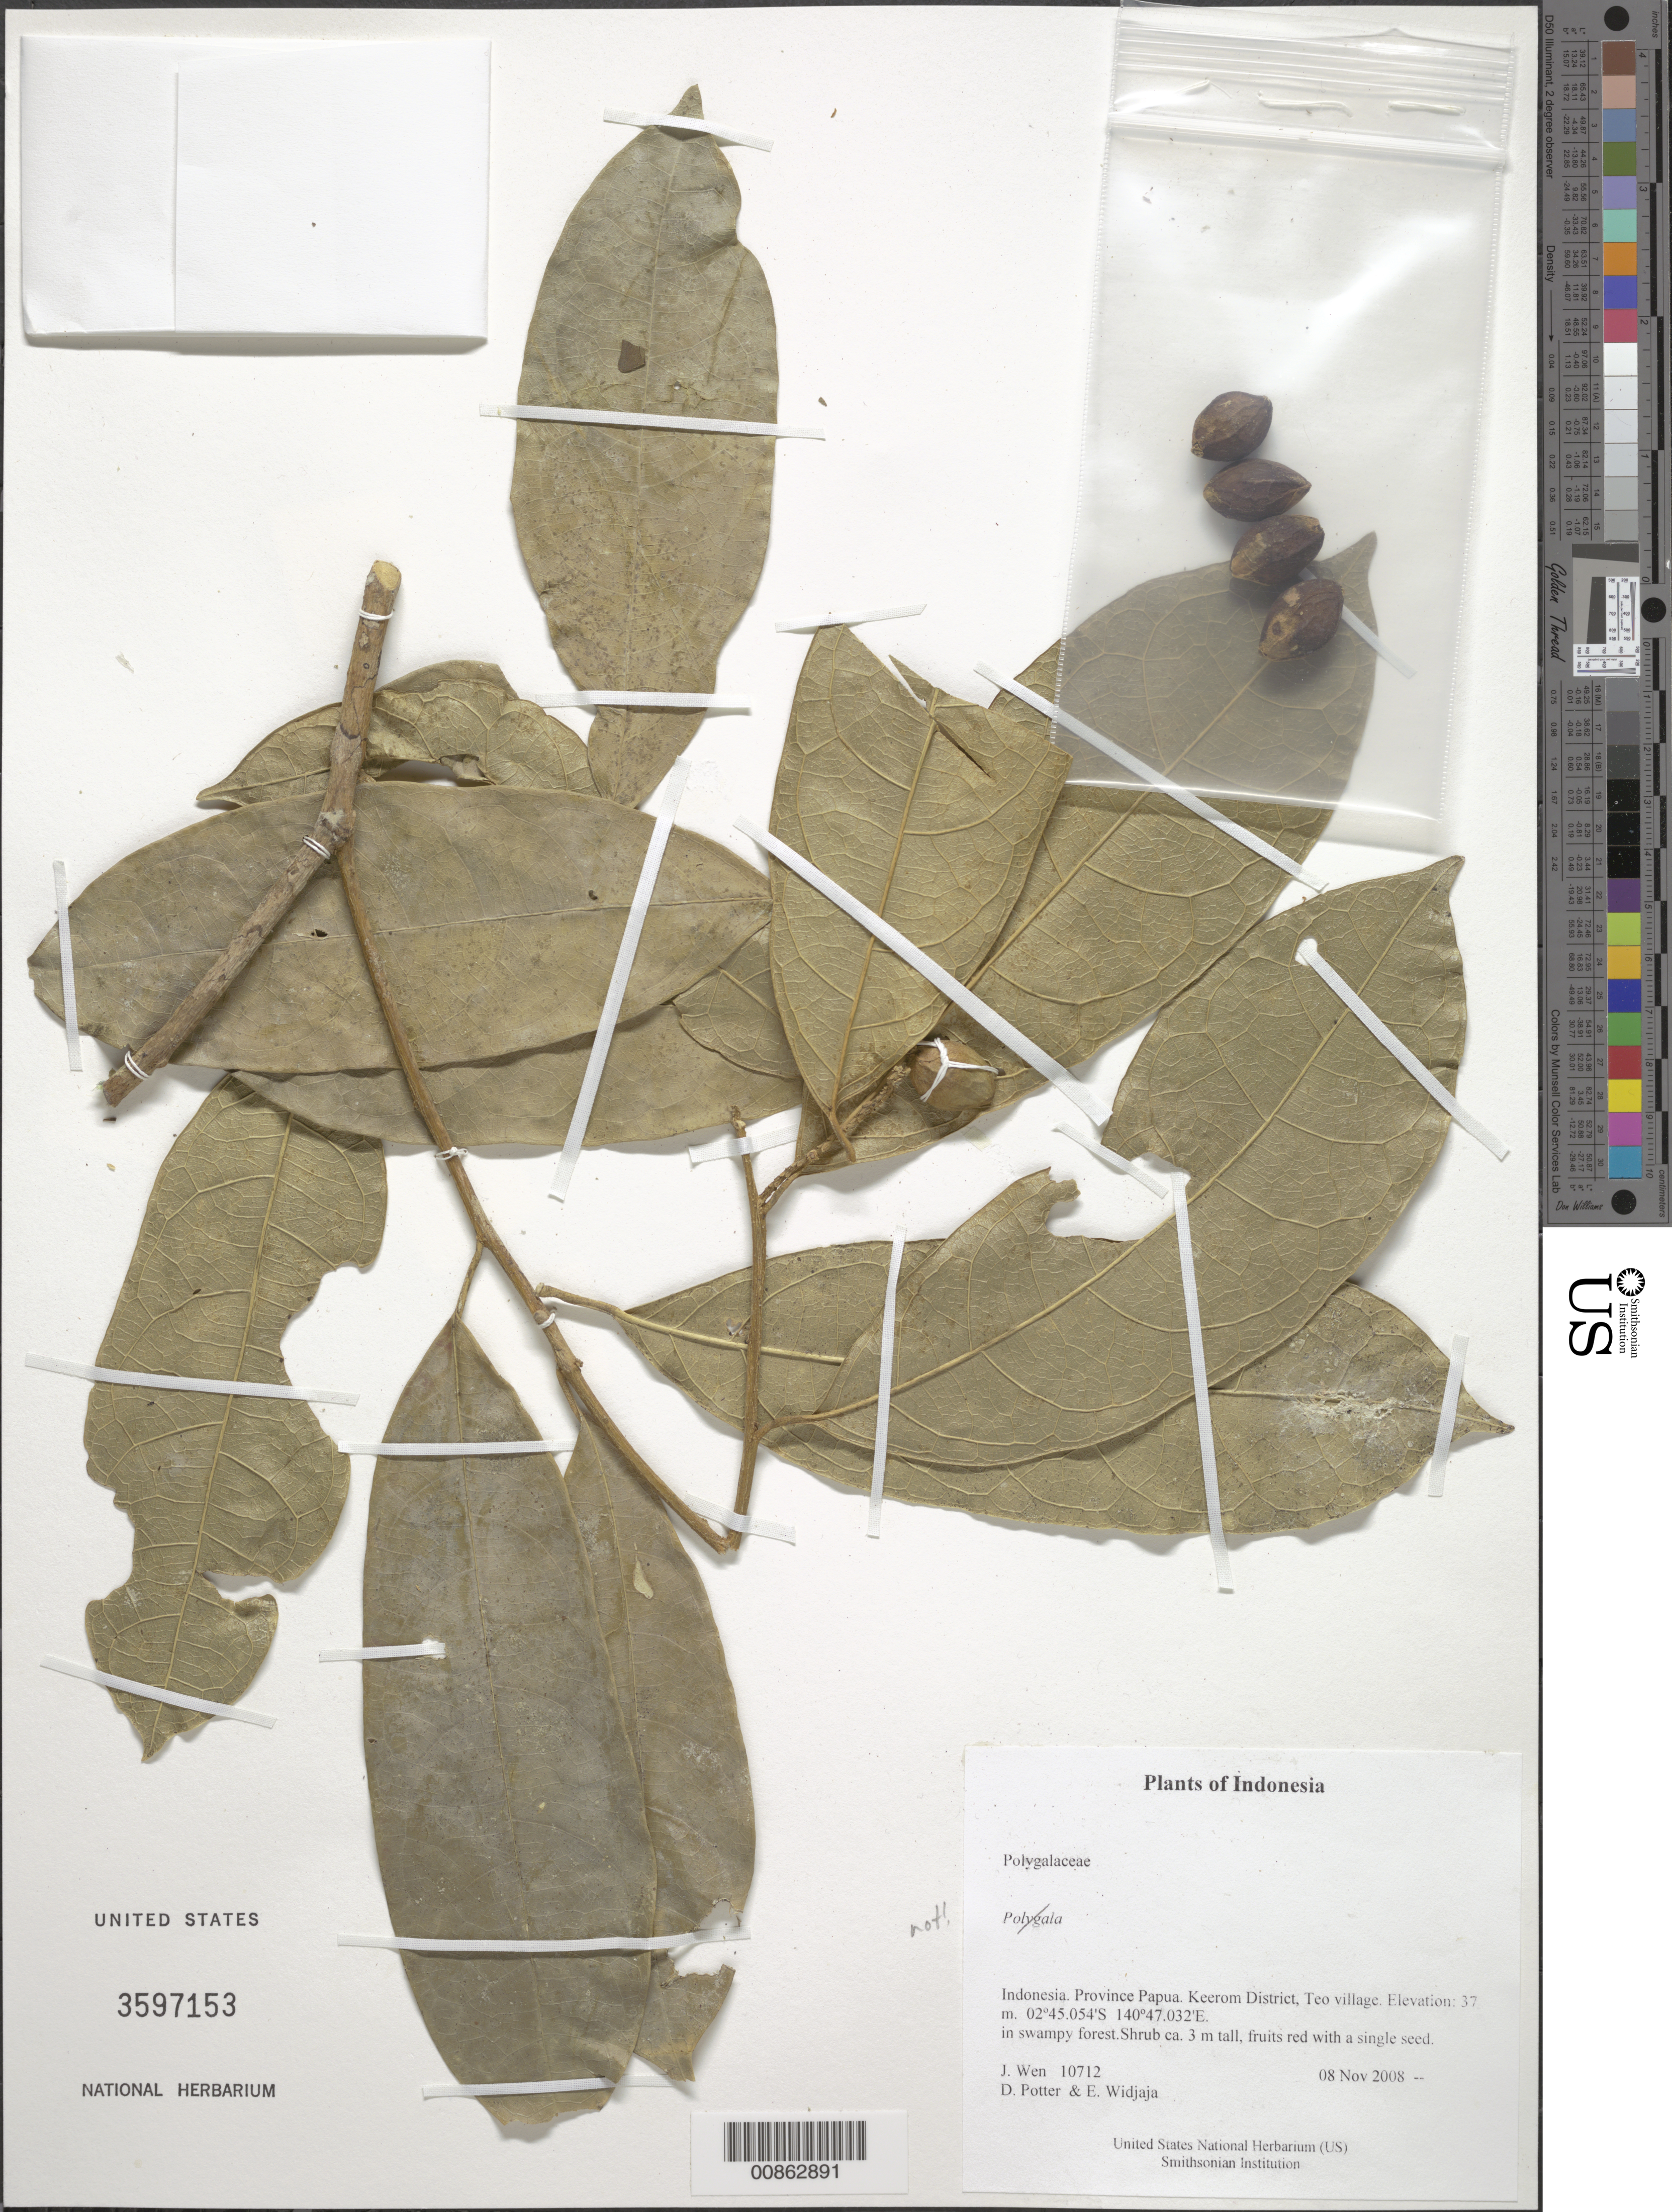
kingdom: Plantae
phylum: Tracheophyta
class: Magnoliopsida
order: Fabales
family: Polygalaceae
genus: Polygala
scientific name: Polygala longicaulis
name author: Kunth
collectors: J. Wen, D. Potter & E. A. Widjaja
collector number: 10712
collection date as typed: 08 Nov 2008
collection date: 2008-11-08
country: Indonesia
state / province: Papua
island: New Guinea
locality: Keerom District, Teo village. Irian Barat.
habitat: In swampy forest.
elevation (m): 37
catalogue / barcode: US 3597153